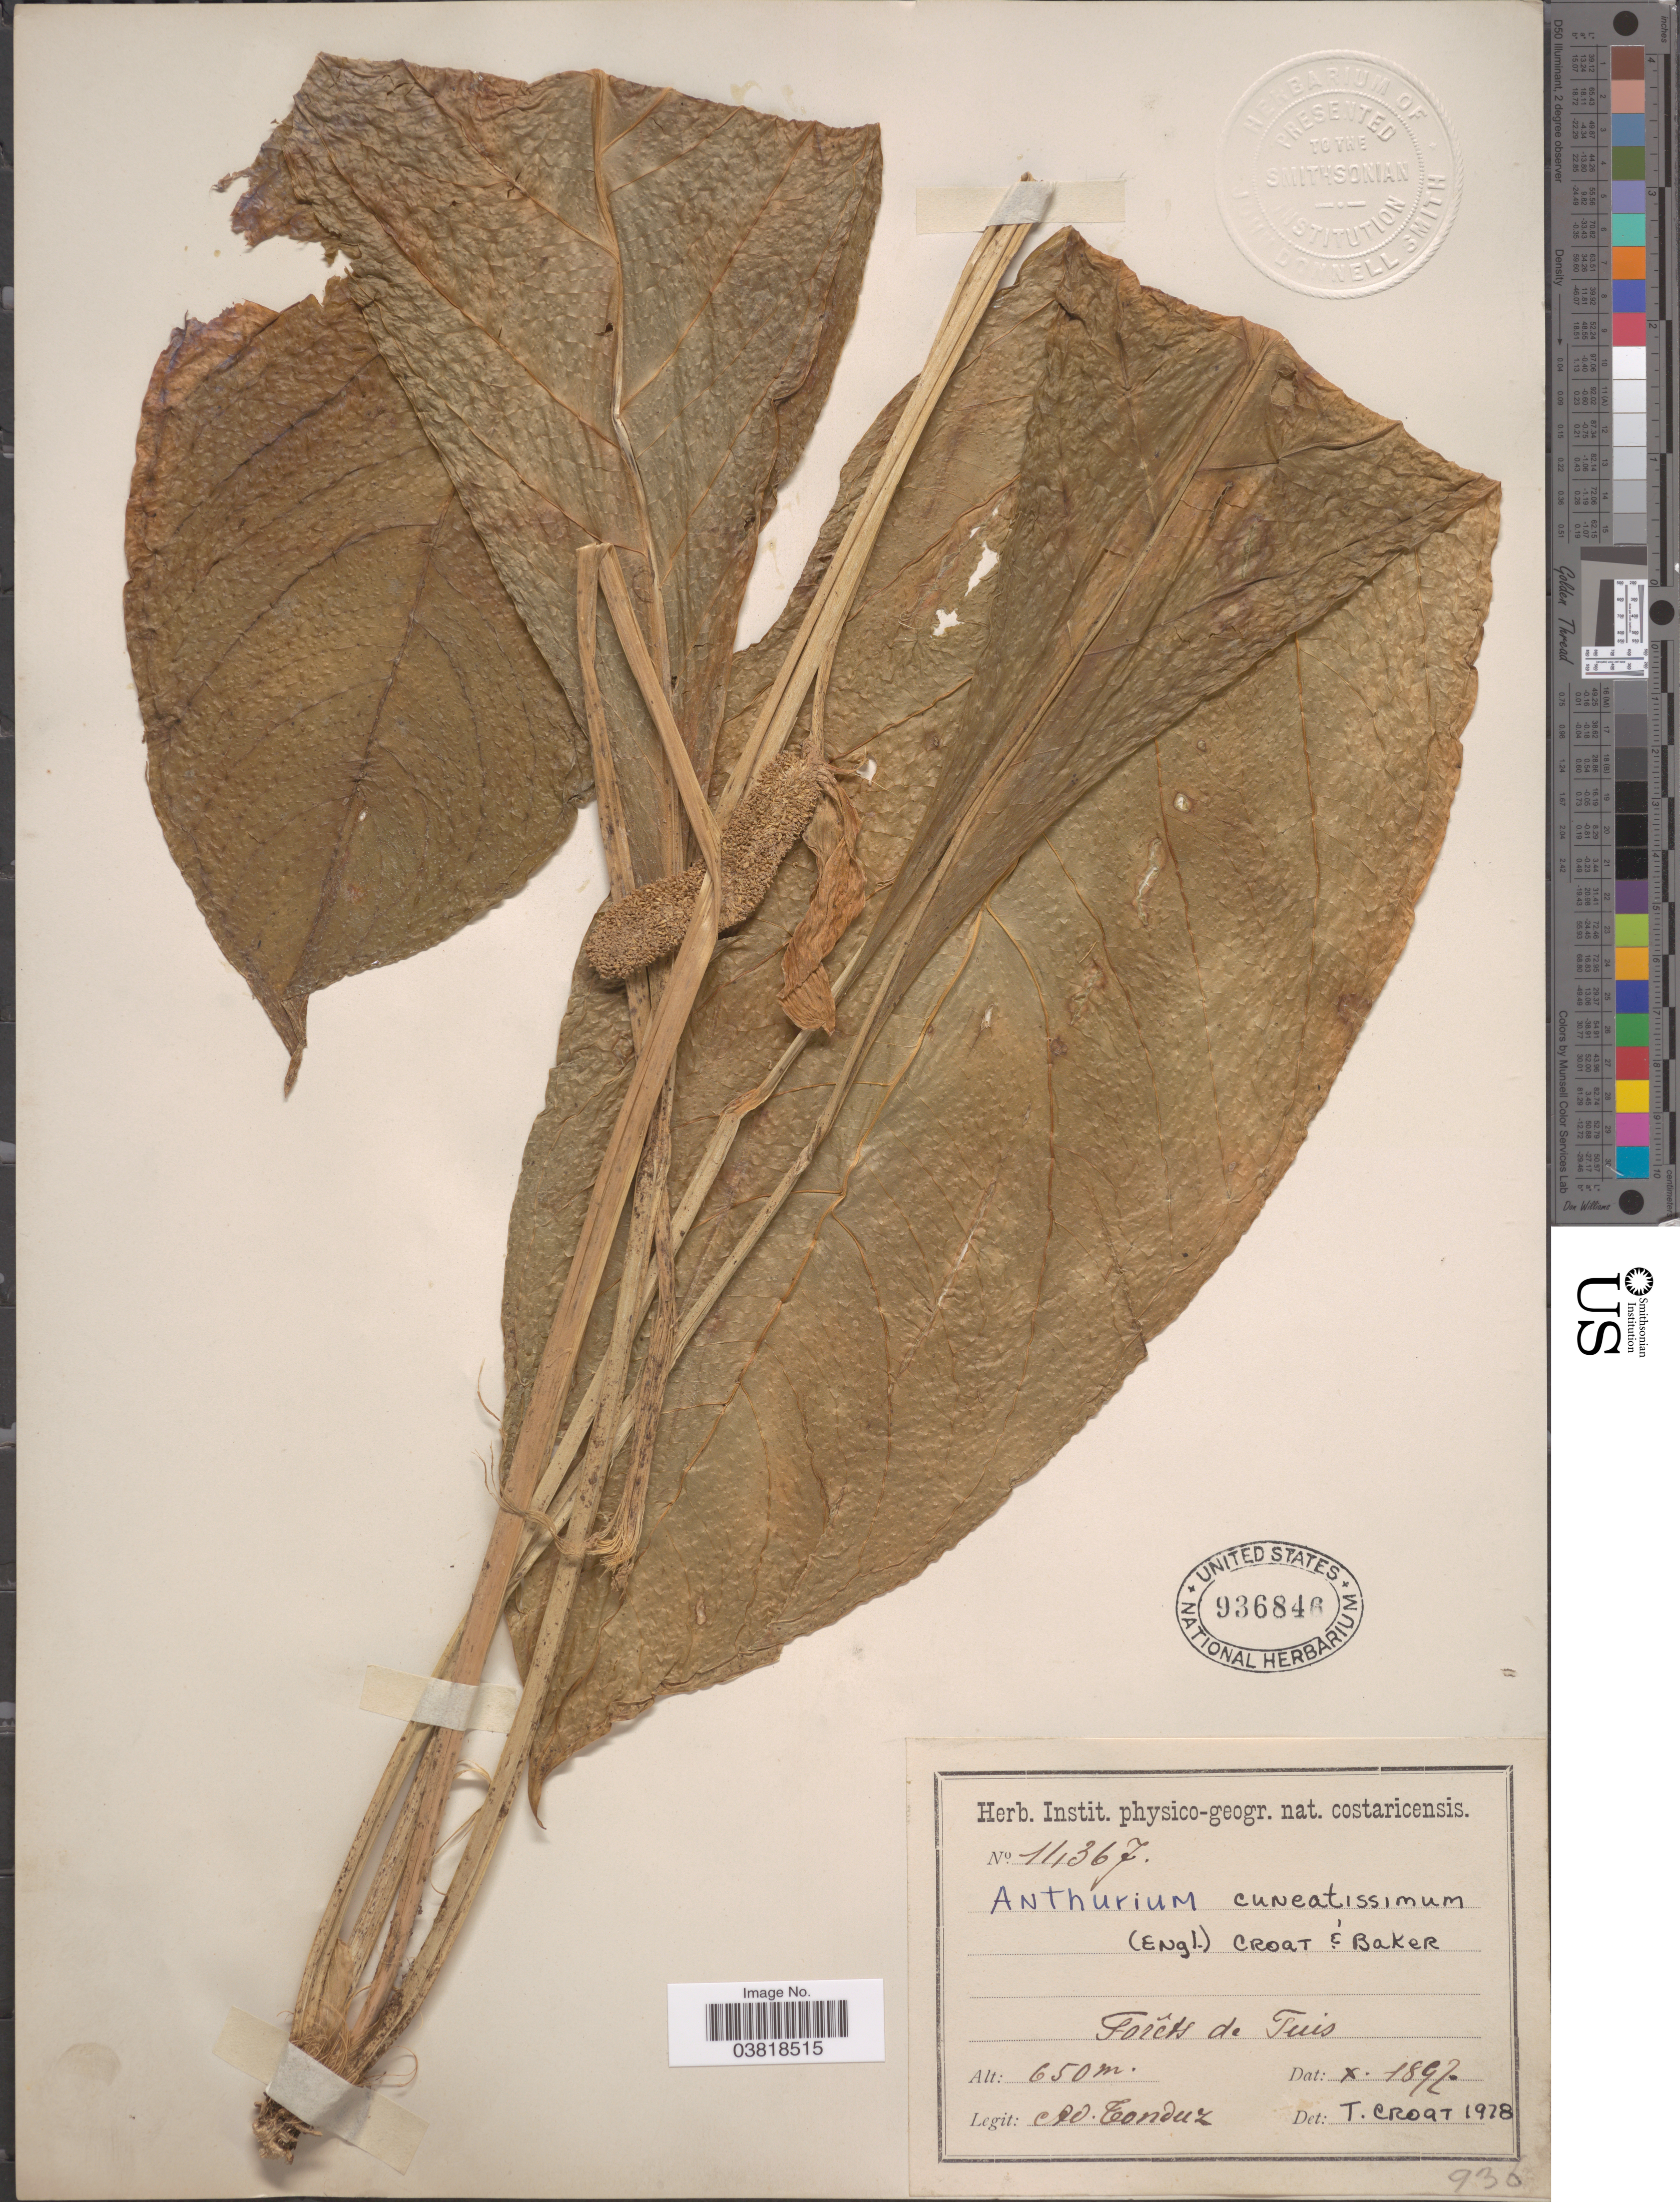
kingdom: Plantae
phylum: Tracheophyta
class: Liliopsida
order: Alismatales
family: Araceae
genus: Anthurium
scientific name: Anthurium cuneatissimum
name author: (Engl.) Croat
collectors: A. Tonduz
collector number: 11367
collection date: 1892-10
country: Costa Rica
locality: Forêts de Tuis.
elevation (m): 650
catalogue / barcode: US 936846